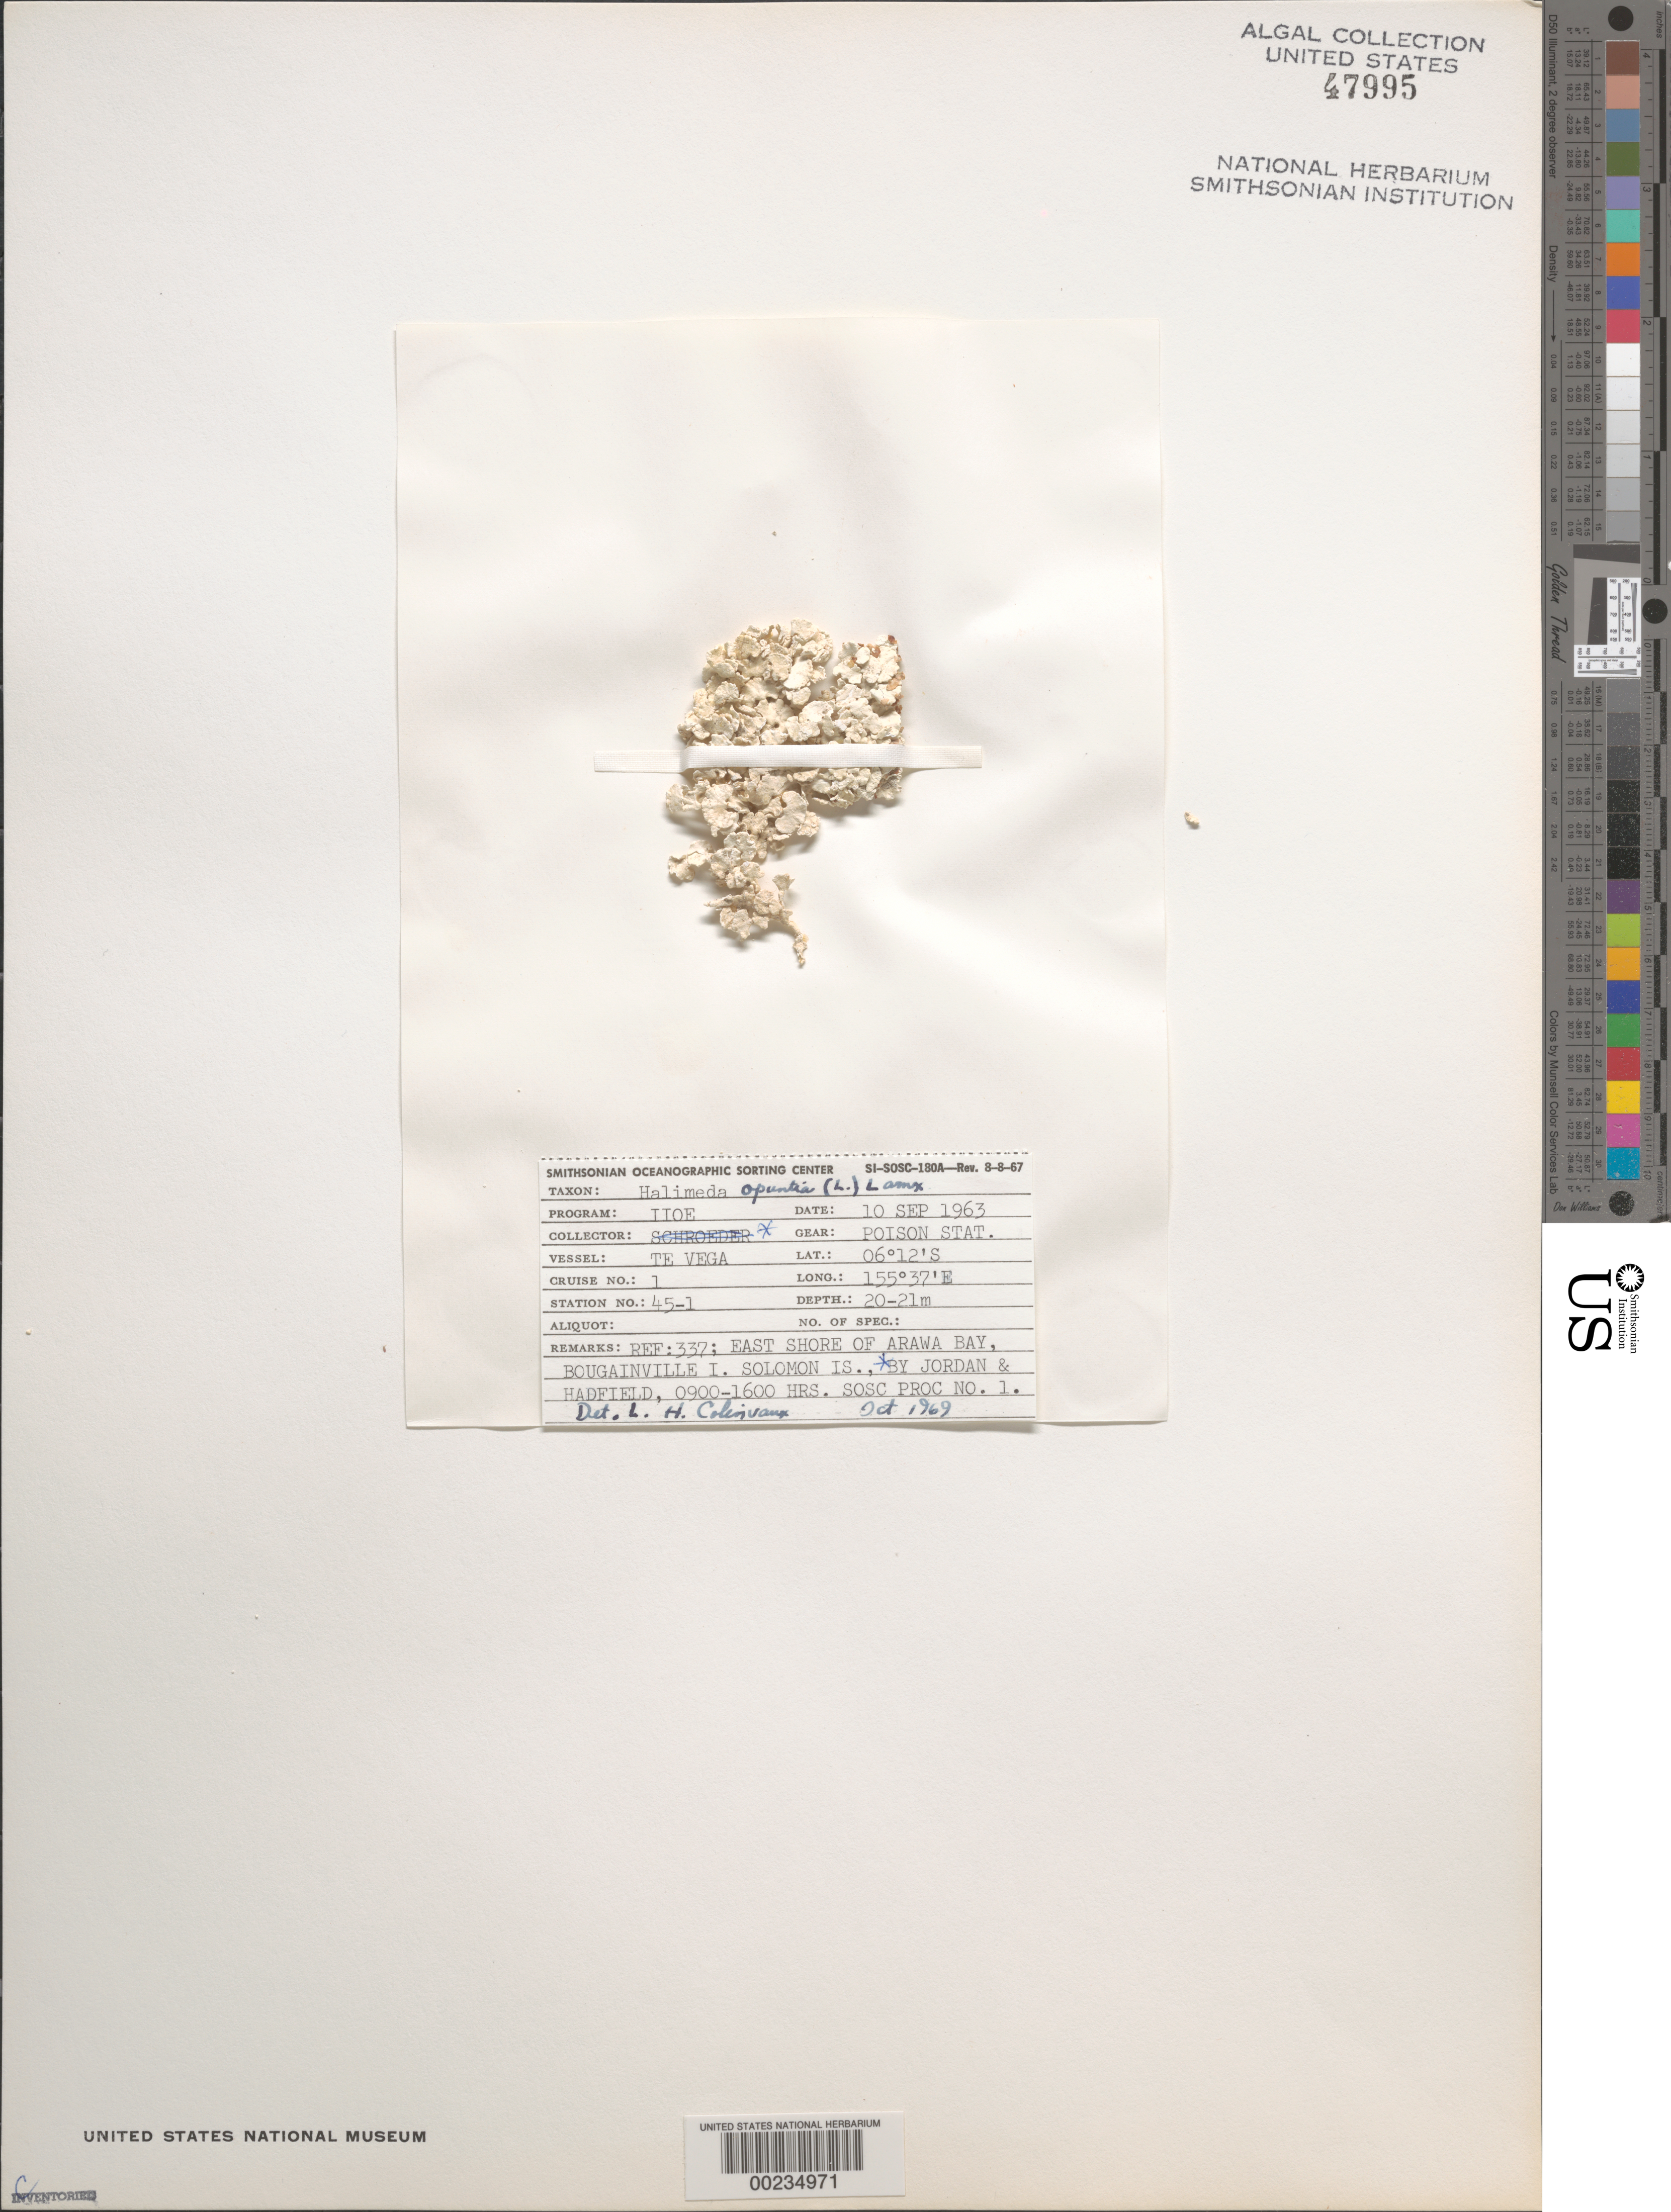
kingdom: Plantae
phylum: Chlorophyta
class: Ulvophyceae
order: Bryopsidales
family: Halimedaceae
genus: Halimeda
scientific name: Halimeda opuntia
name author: (L.) J.V.Lamouroux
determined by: Hillis-Colinvaux, L.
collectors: -. Jordan & -. Hadfield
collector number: Station 45-1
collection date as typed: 10 Sep 1963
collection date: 1963-09-10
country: Papua New Guinea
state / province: Bougainville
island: Bougainville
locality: Arawa Bay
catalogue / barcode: US 47995